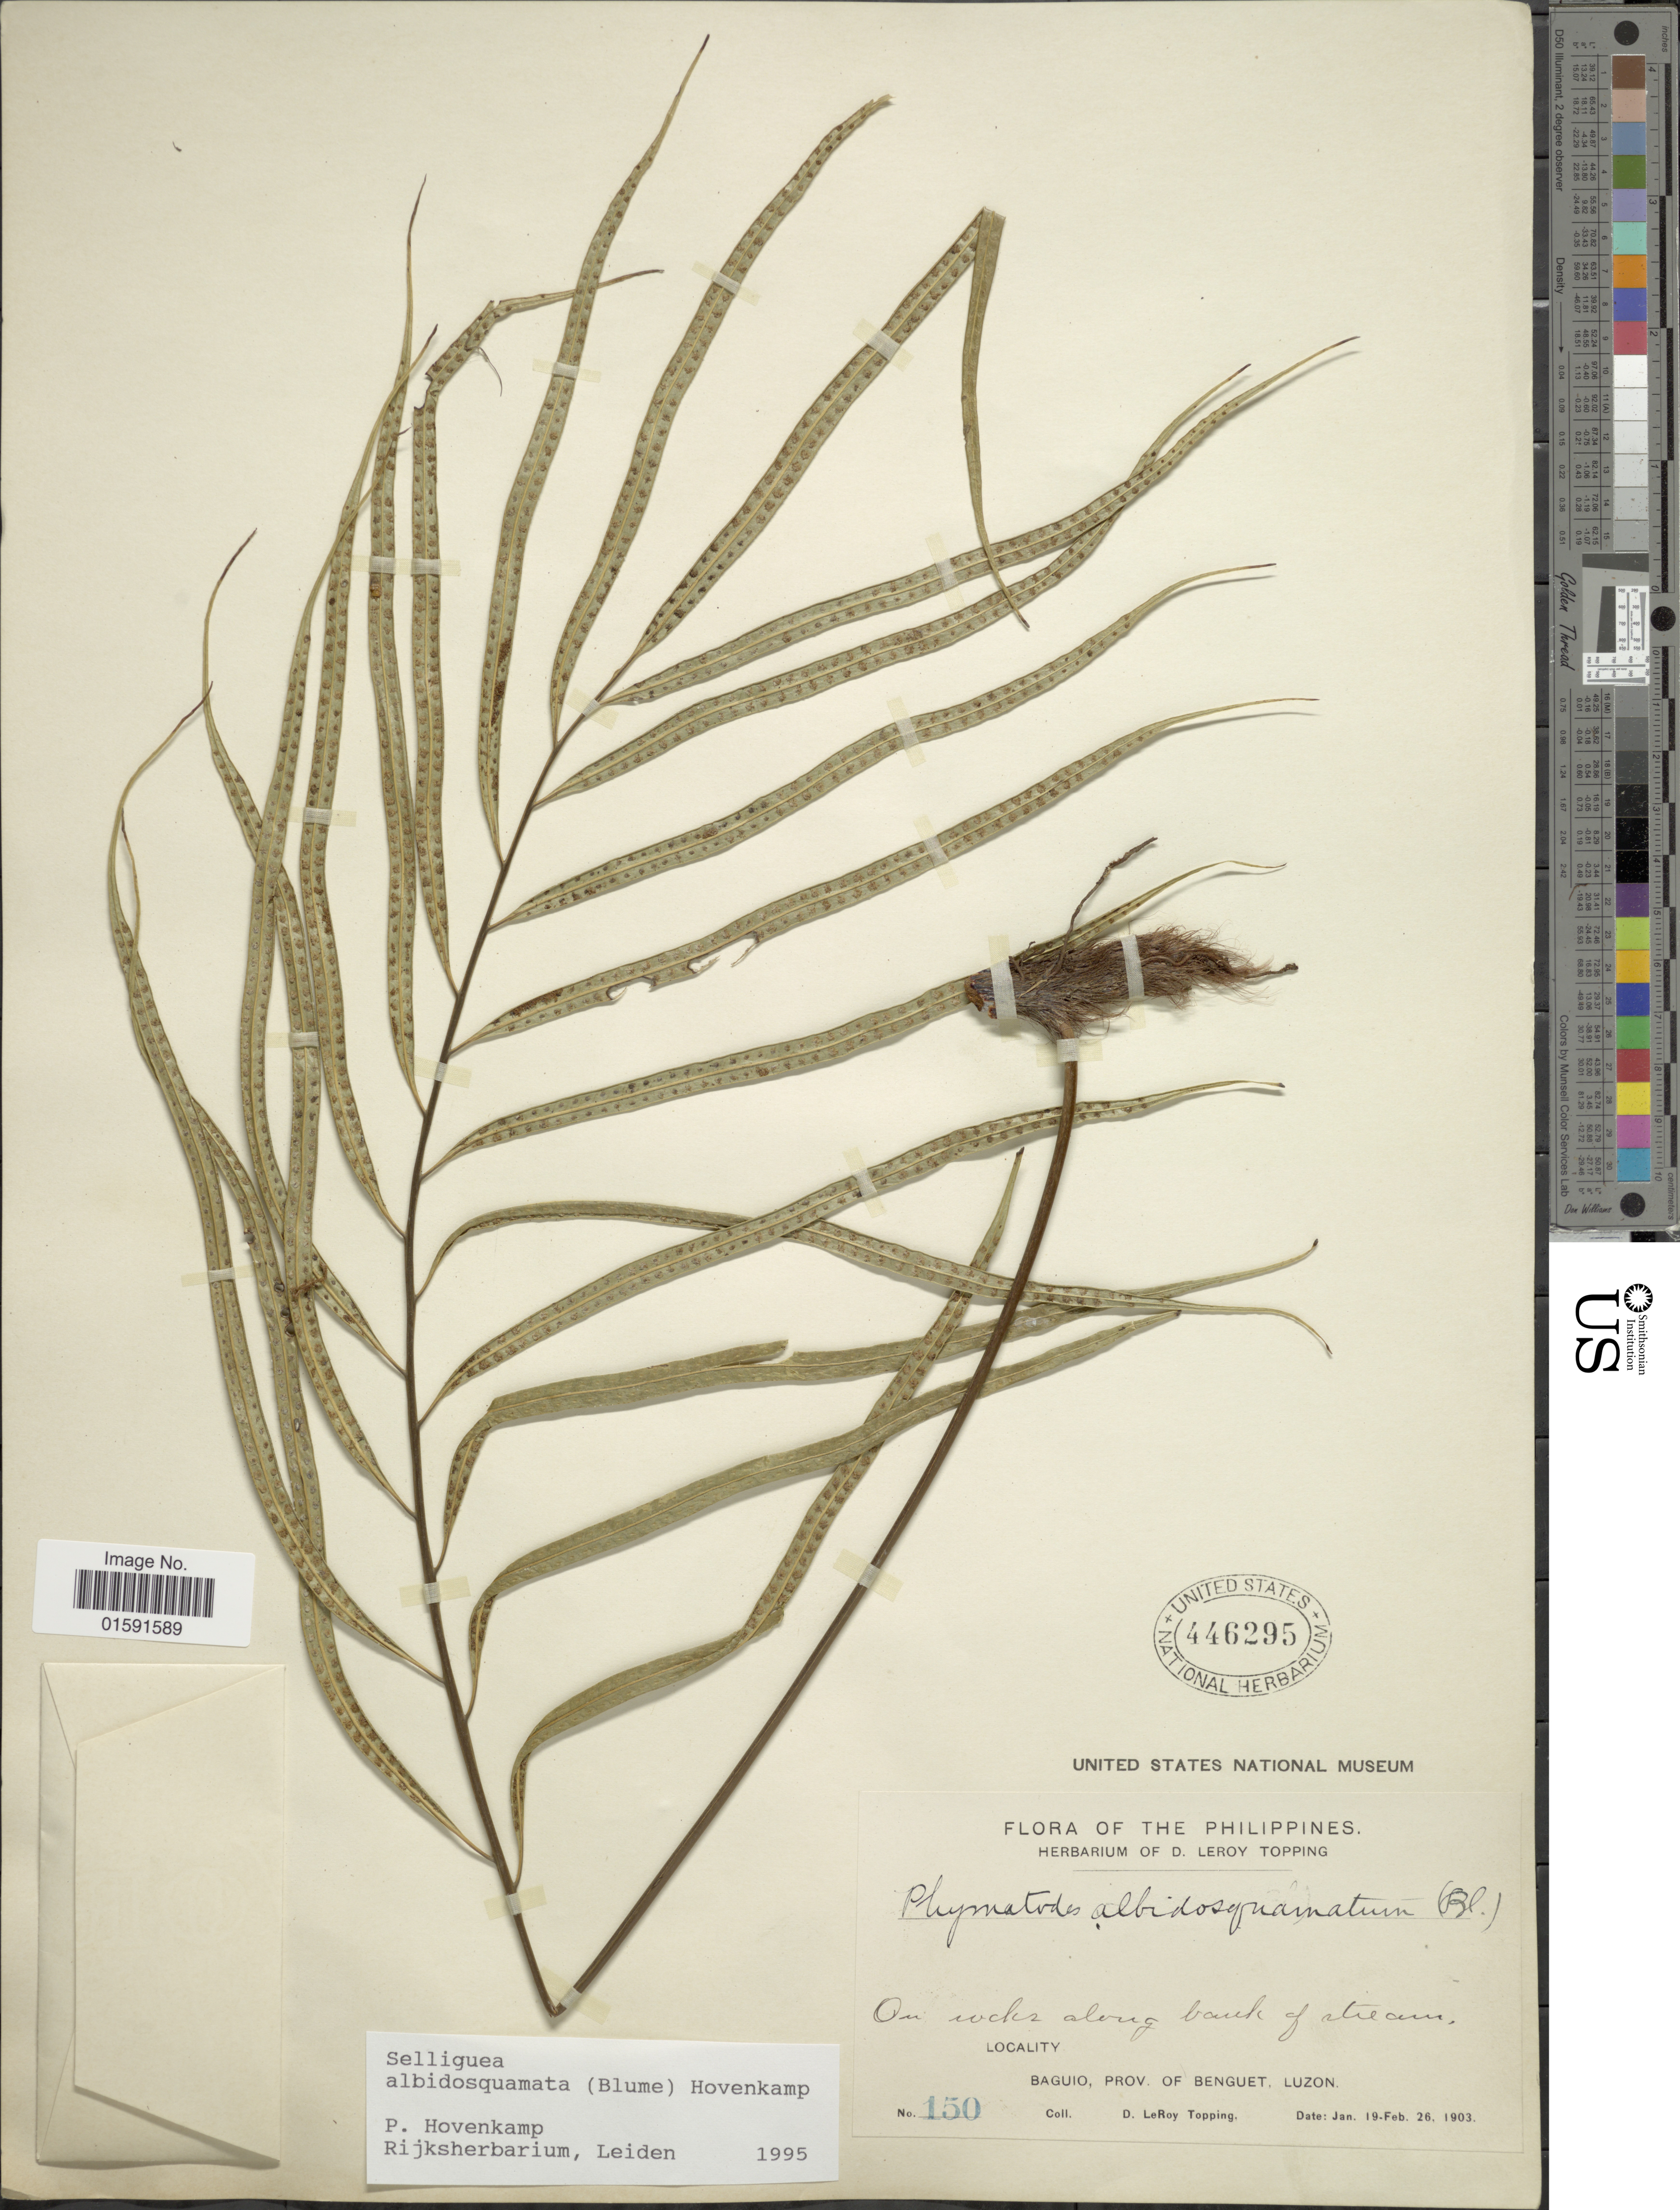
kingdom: Plantae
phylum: Tracheophyta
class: Polypodiopsida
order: Polypodiales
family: Polypodiaceae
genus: Selliguea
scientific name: Selliguea albidosquamata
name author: (Blume) Parris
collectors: D. L. Topping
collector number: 150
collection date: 1903-01-19/1903-02-26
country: Philippines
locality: Baguio, Prov. of Benguet. Luzon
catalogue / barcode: US 446295